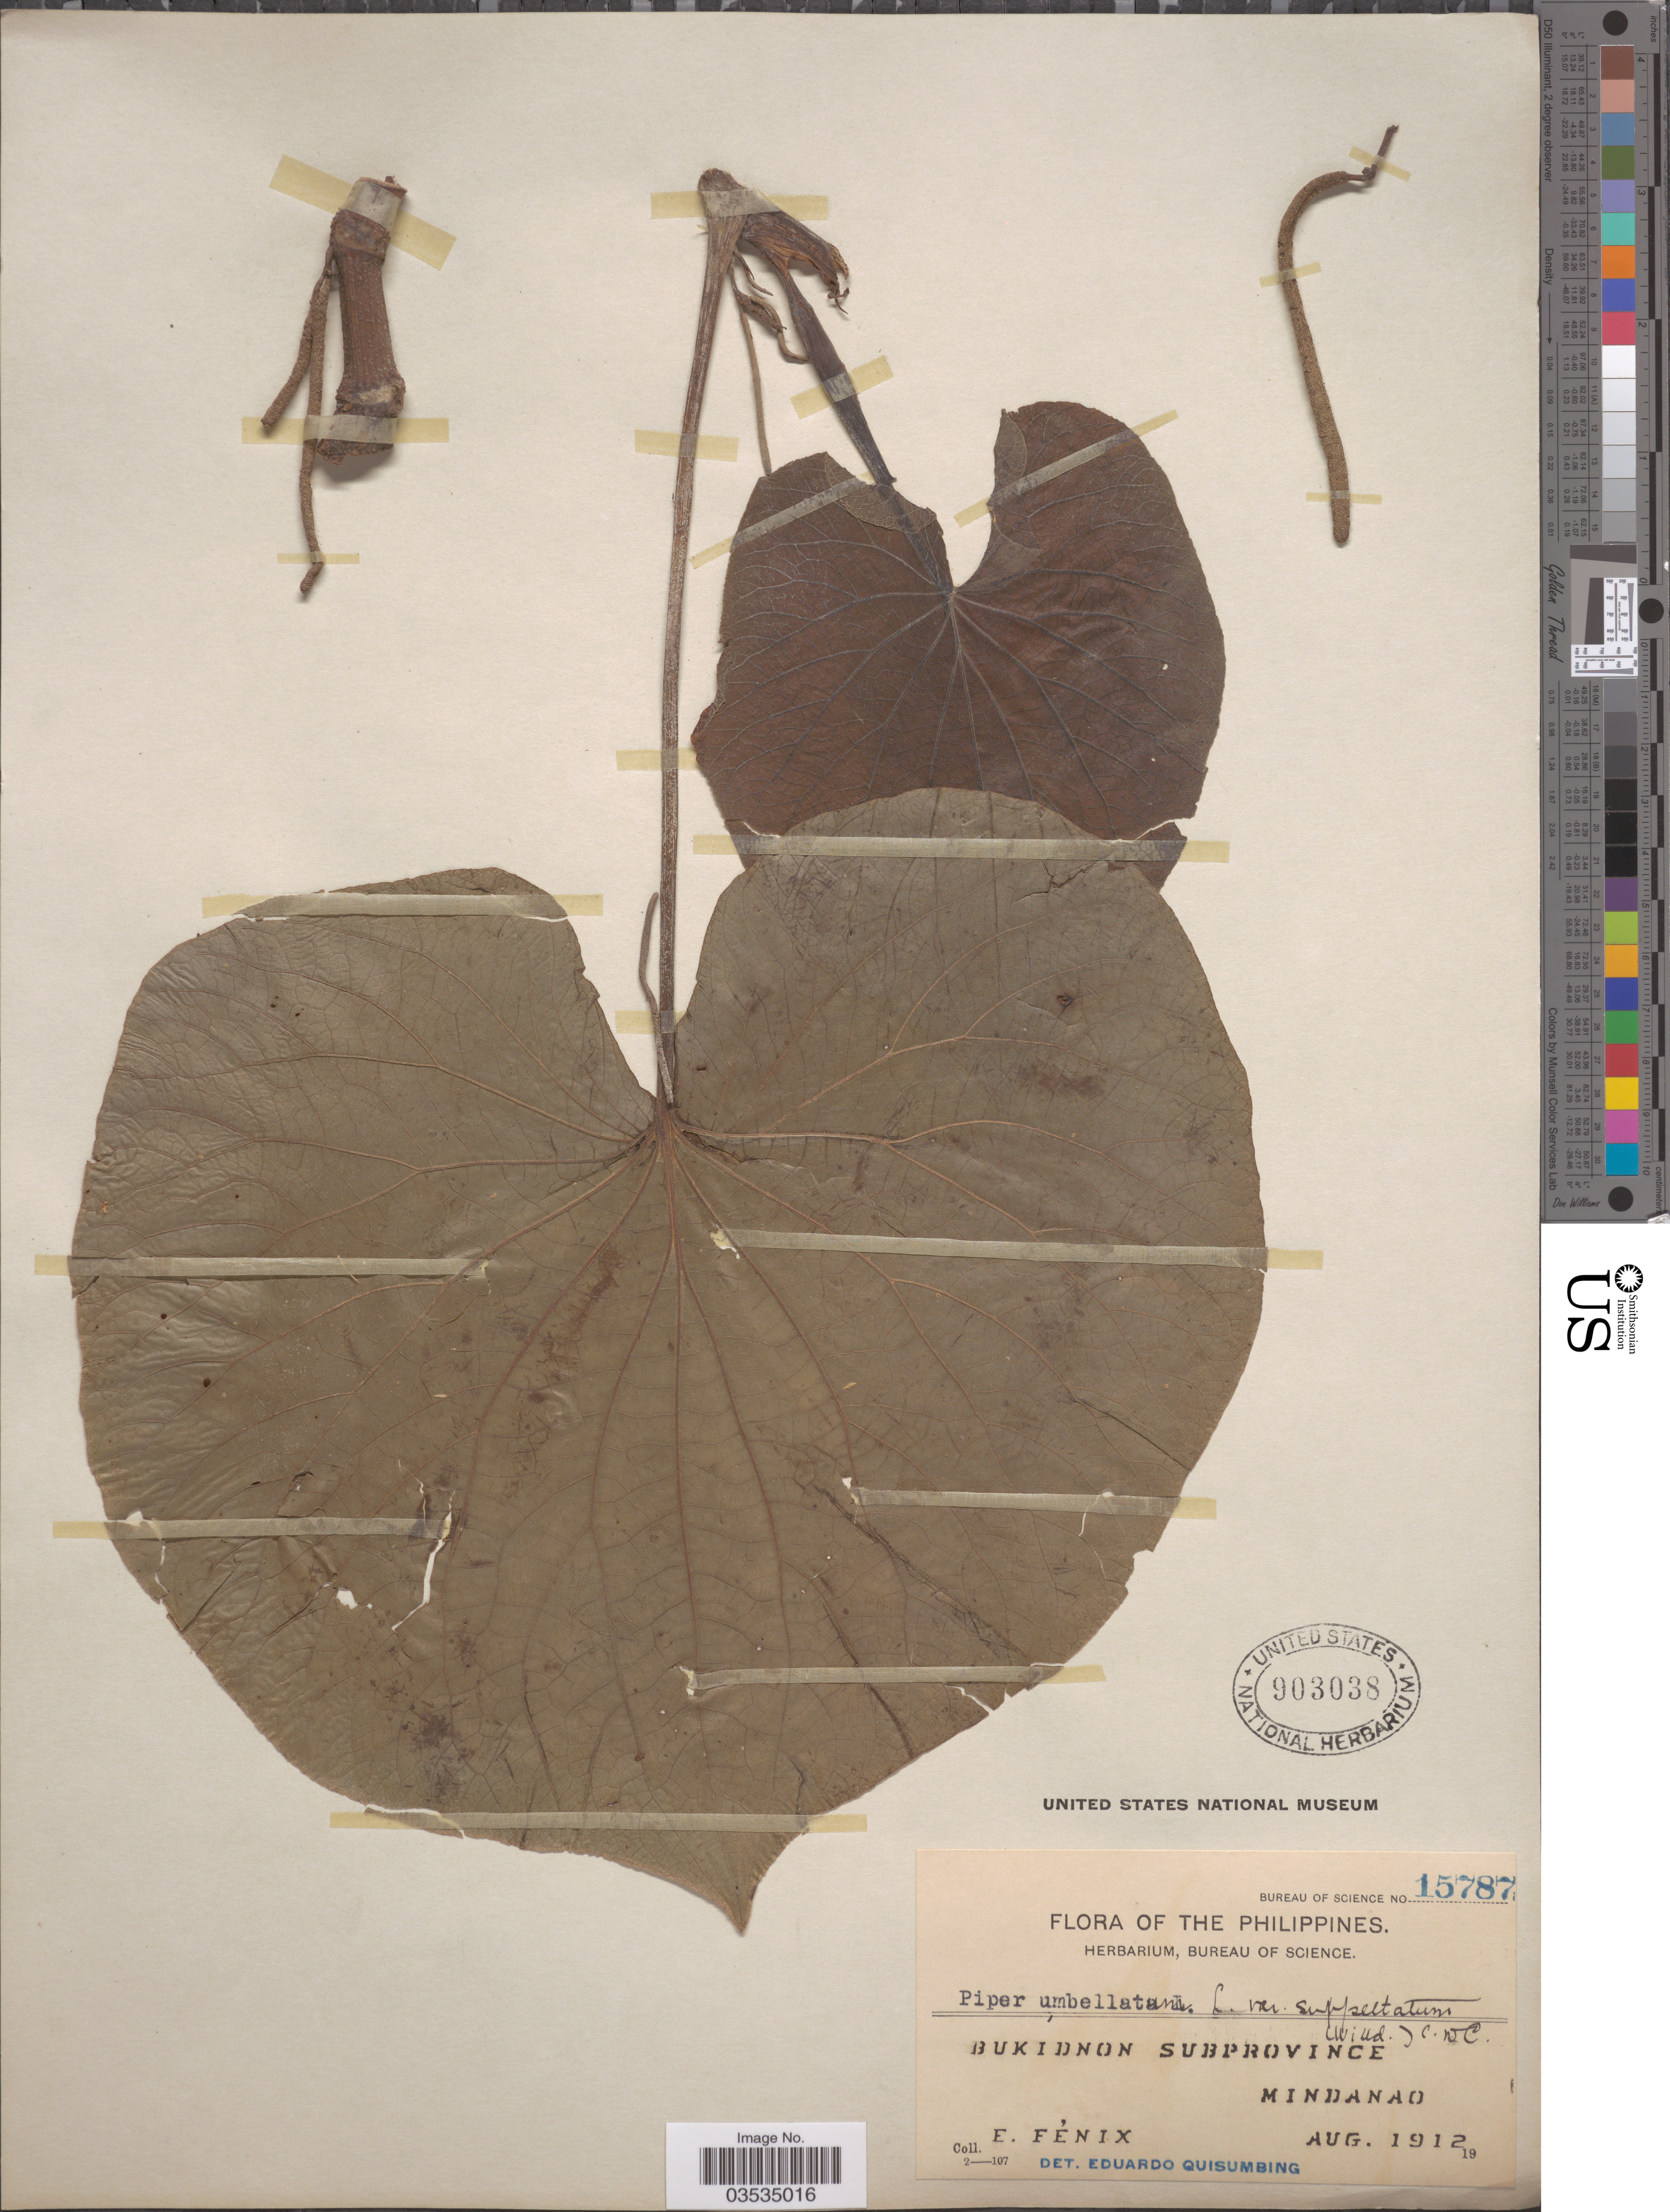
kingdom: Plantae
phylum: Tracheophyta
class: Magnoliopsida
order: Piperales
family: Piperaceae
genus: Piper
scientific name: Piper umbellatum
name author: L.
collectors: E. Fénix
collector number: Bureau of Science 15787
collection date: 1912-08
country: Philippines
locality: Bukidnon Subprovince. Mindanao.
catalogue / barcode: US 903038